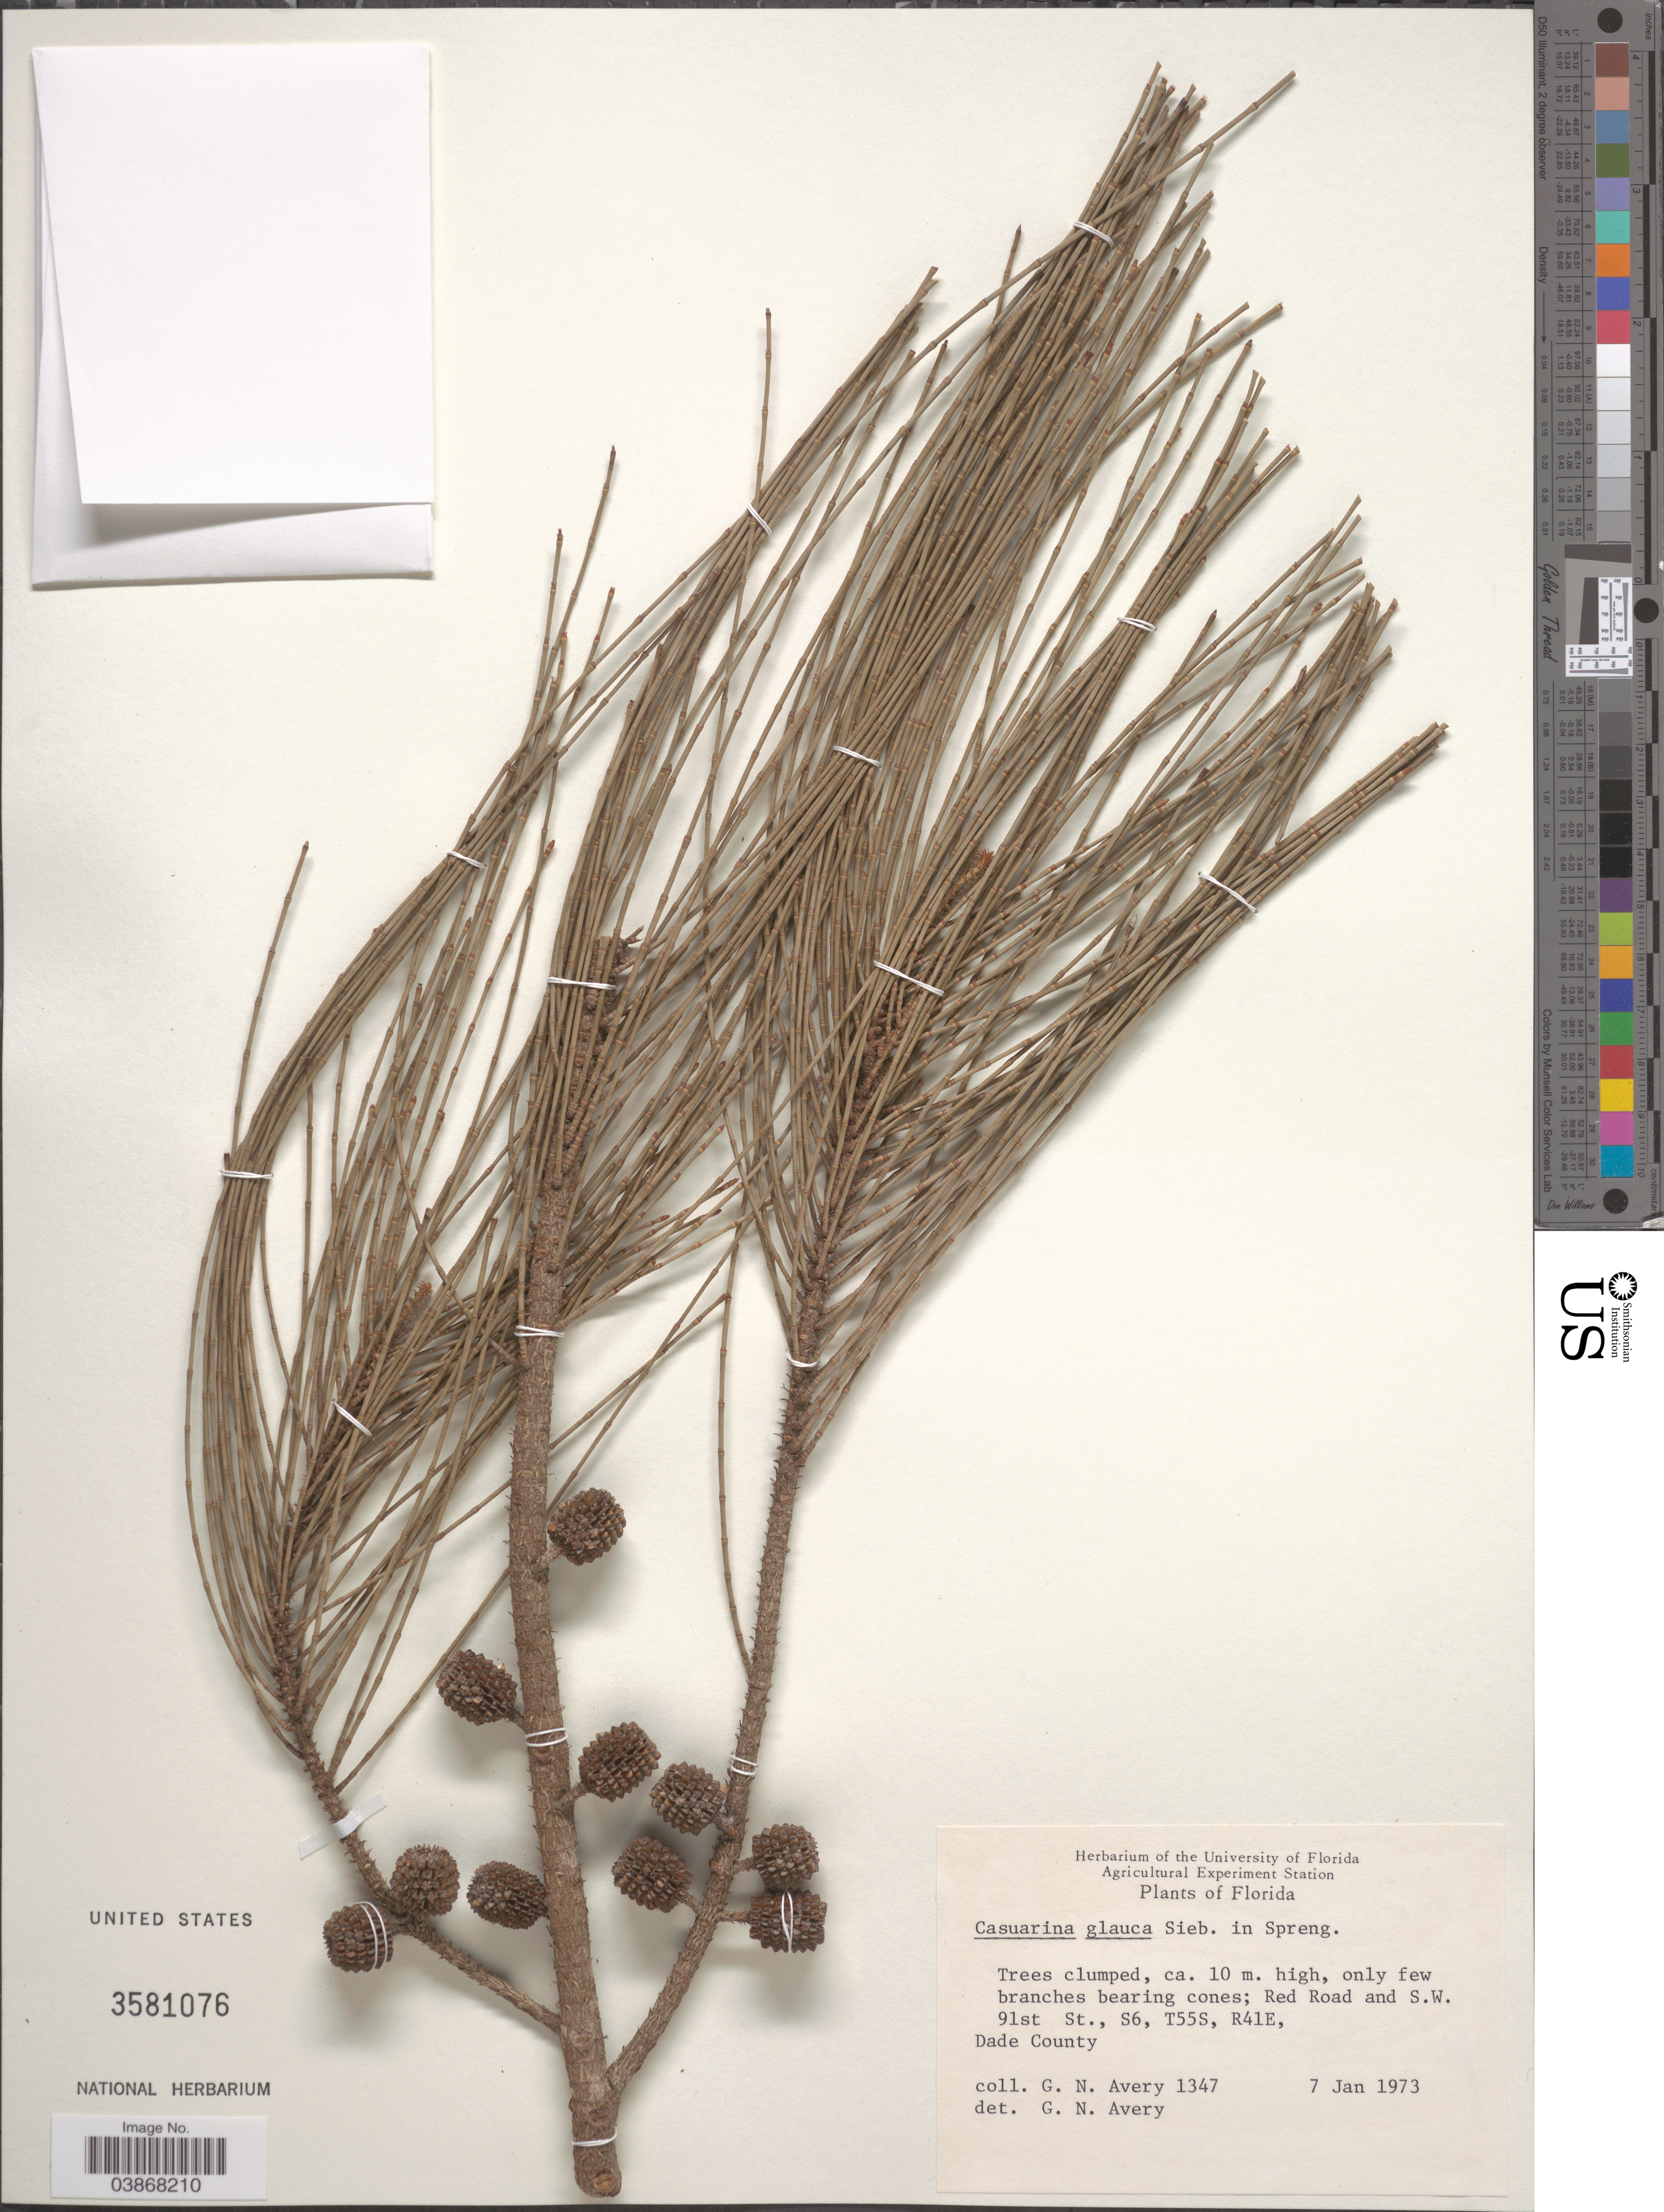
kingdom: Plantae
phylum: Tracheophyta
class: Magnoliopsida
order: Fagales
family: Casuarinaceae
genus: Casuarina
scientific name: Casuarina glauca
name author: Sieber ex Spreng.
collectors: G. N. Avery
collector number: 1347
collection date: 1973-01-07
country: United States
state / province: Florida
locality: Red Road and S.W. 91st St., S6, T55S, R41E, Dade County.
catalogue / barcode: US 3581076